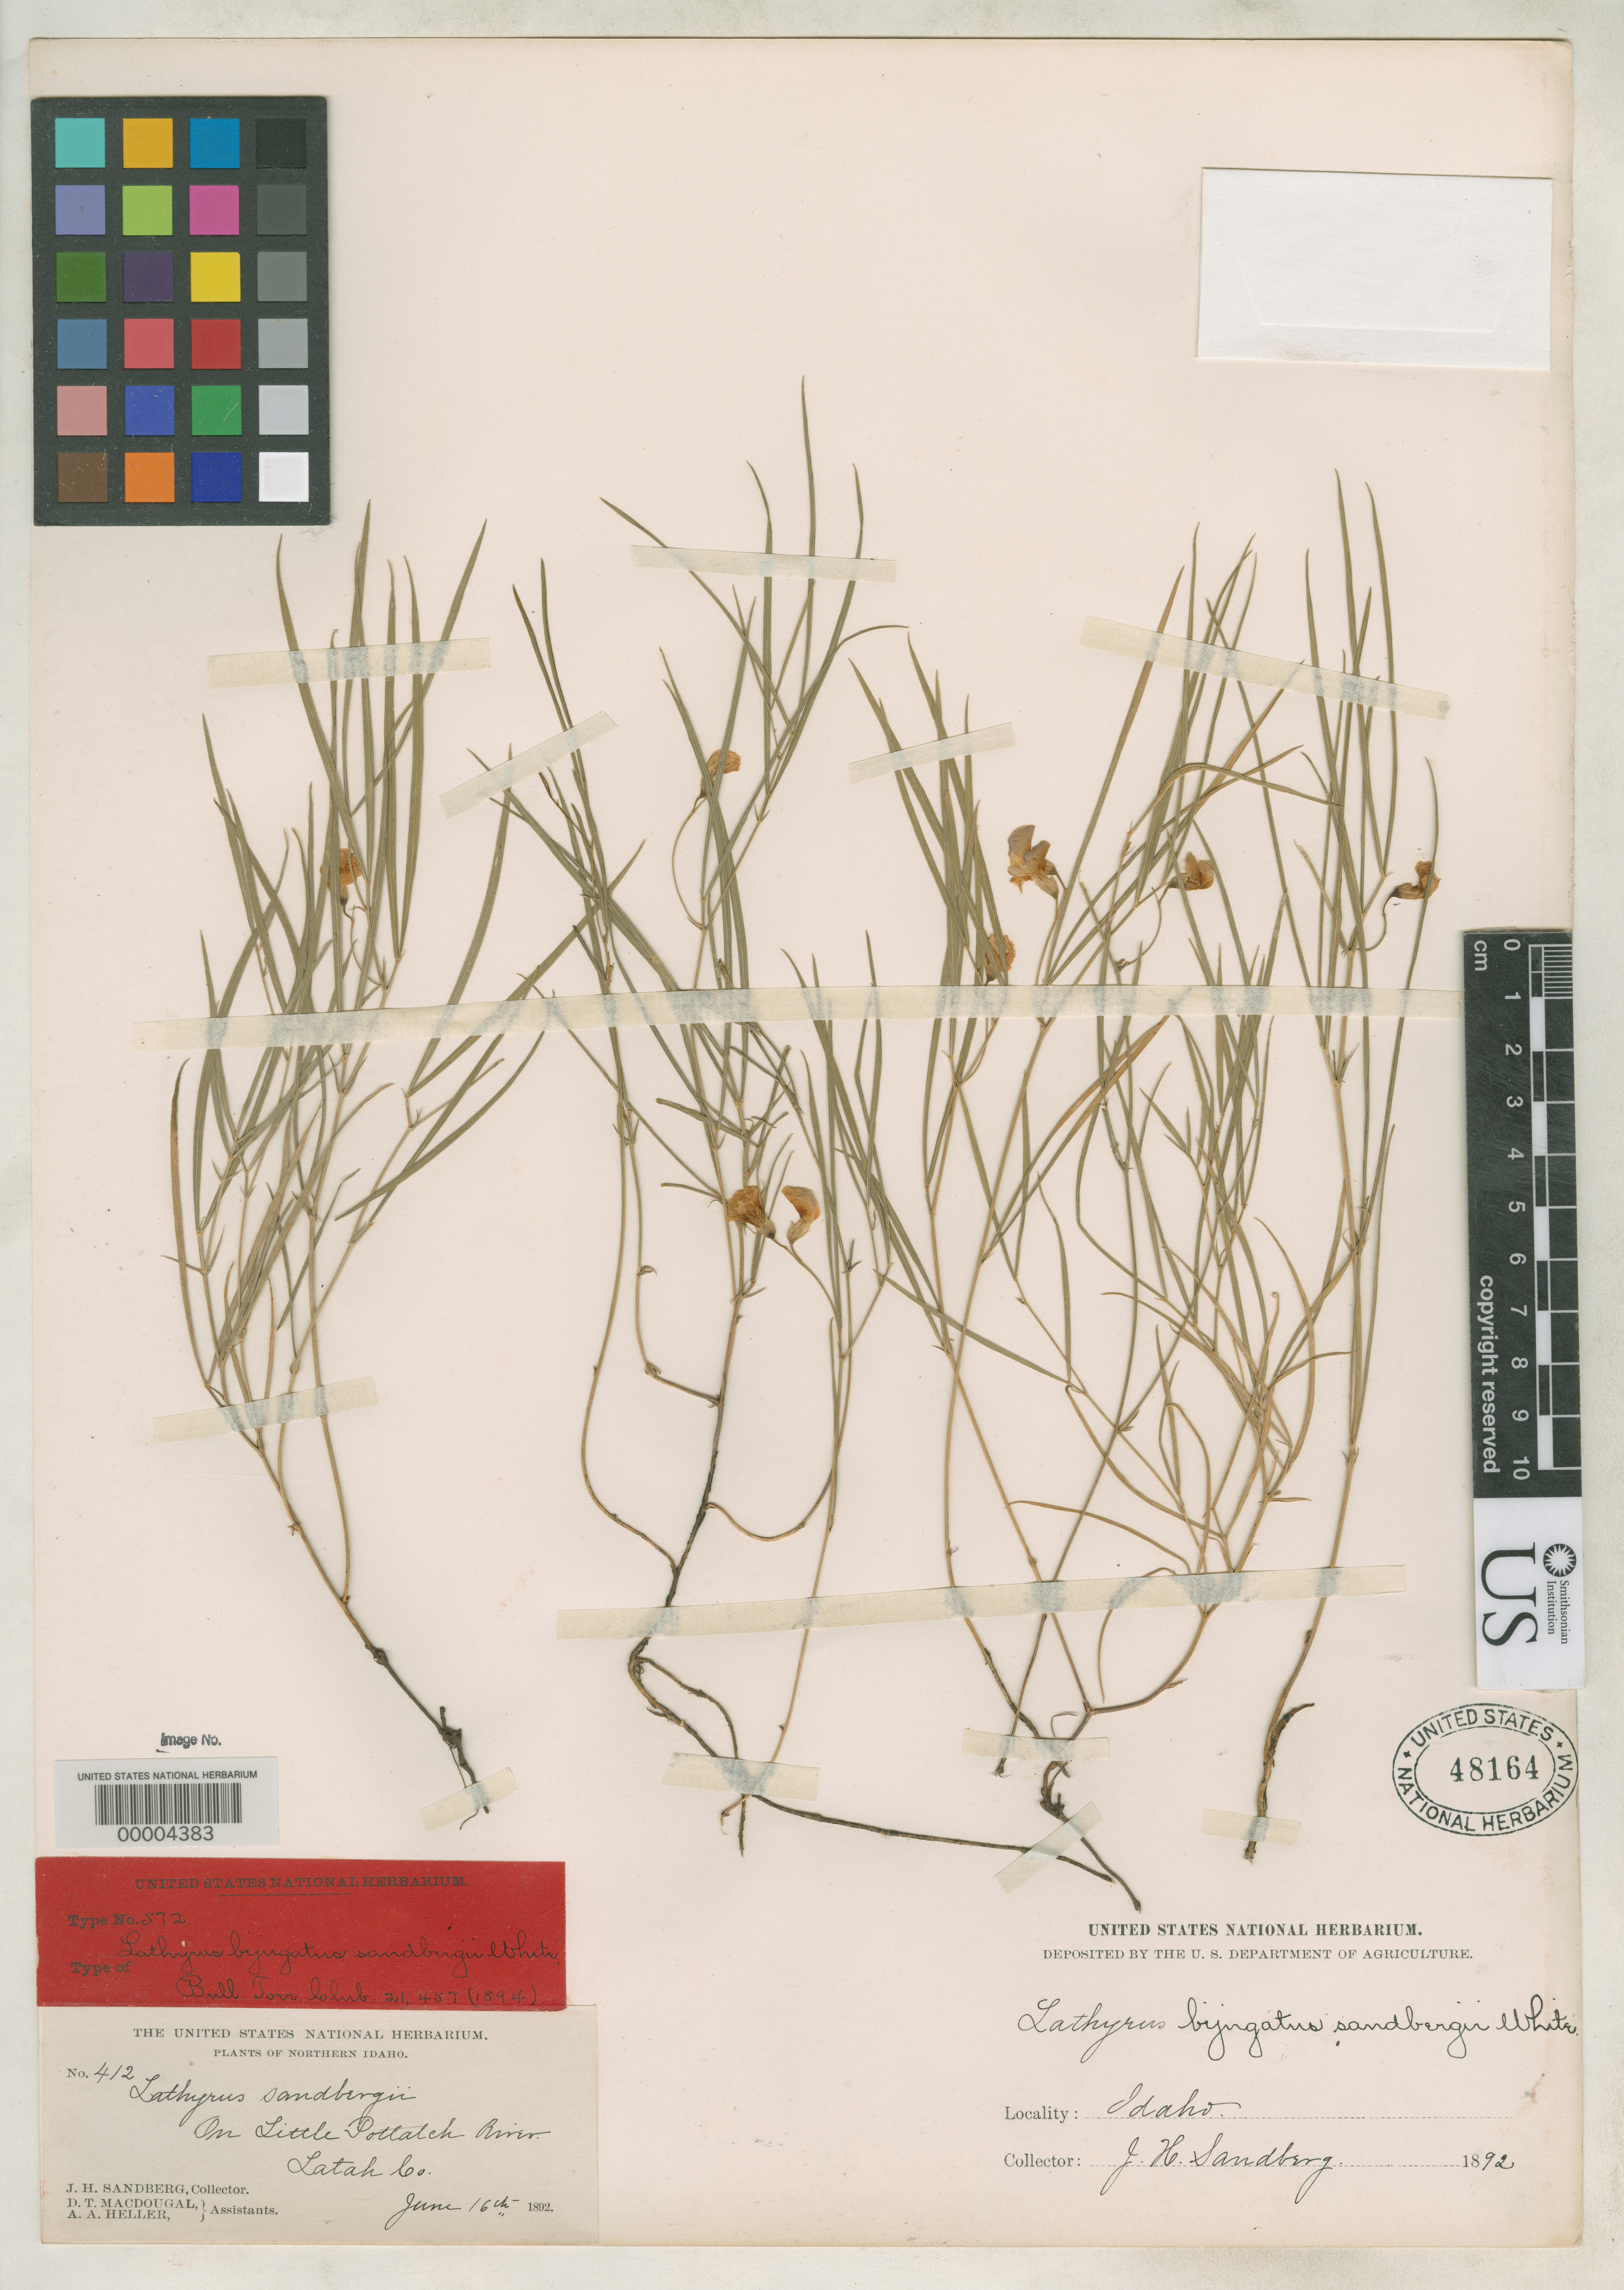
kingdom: Plantae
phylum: Tracheophyta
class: Magnoliopsida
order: Fabales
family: Fabaceae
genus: Lathyrus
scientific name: Lathyrus bijugatus var. sandbergii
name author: T.G. White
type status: Isotype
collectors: J. H. Sandberg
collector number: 412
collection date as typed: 16 Jun 1892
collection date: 1892-06-16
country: United States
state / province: Idaho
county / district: Latah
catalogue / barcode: US 48164